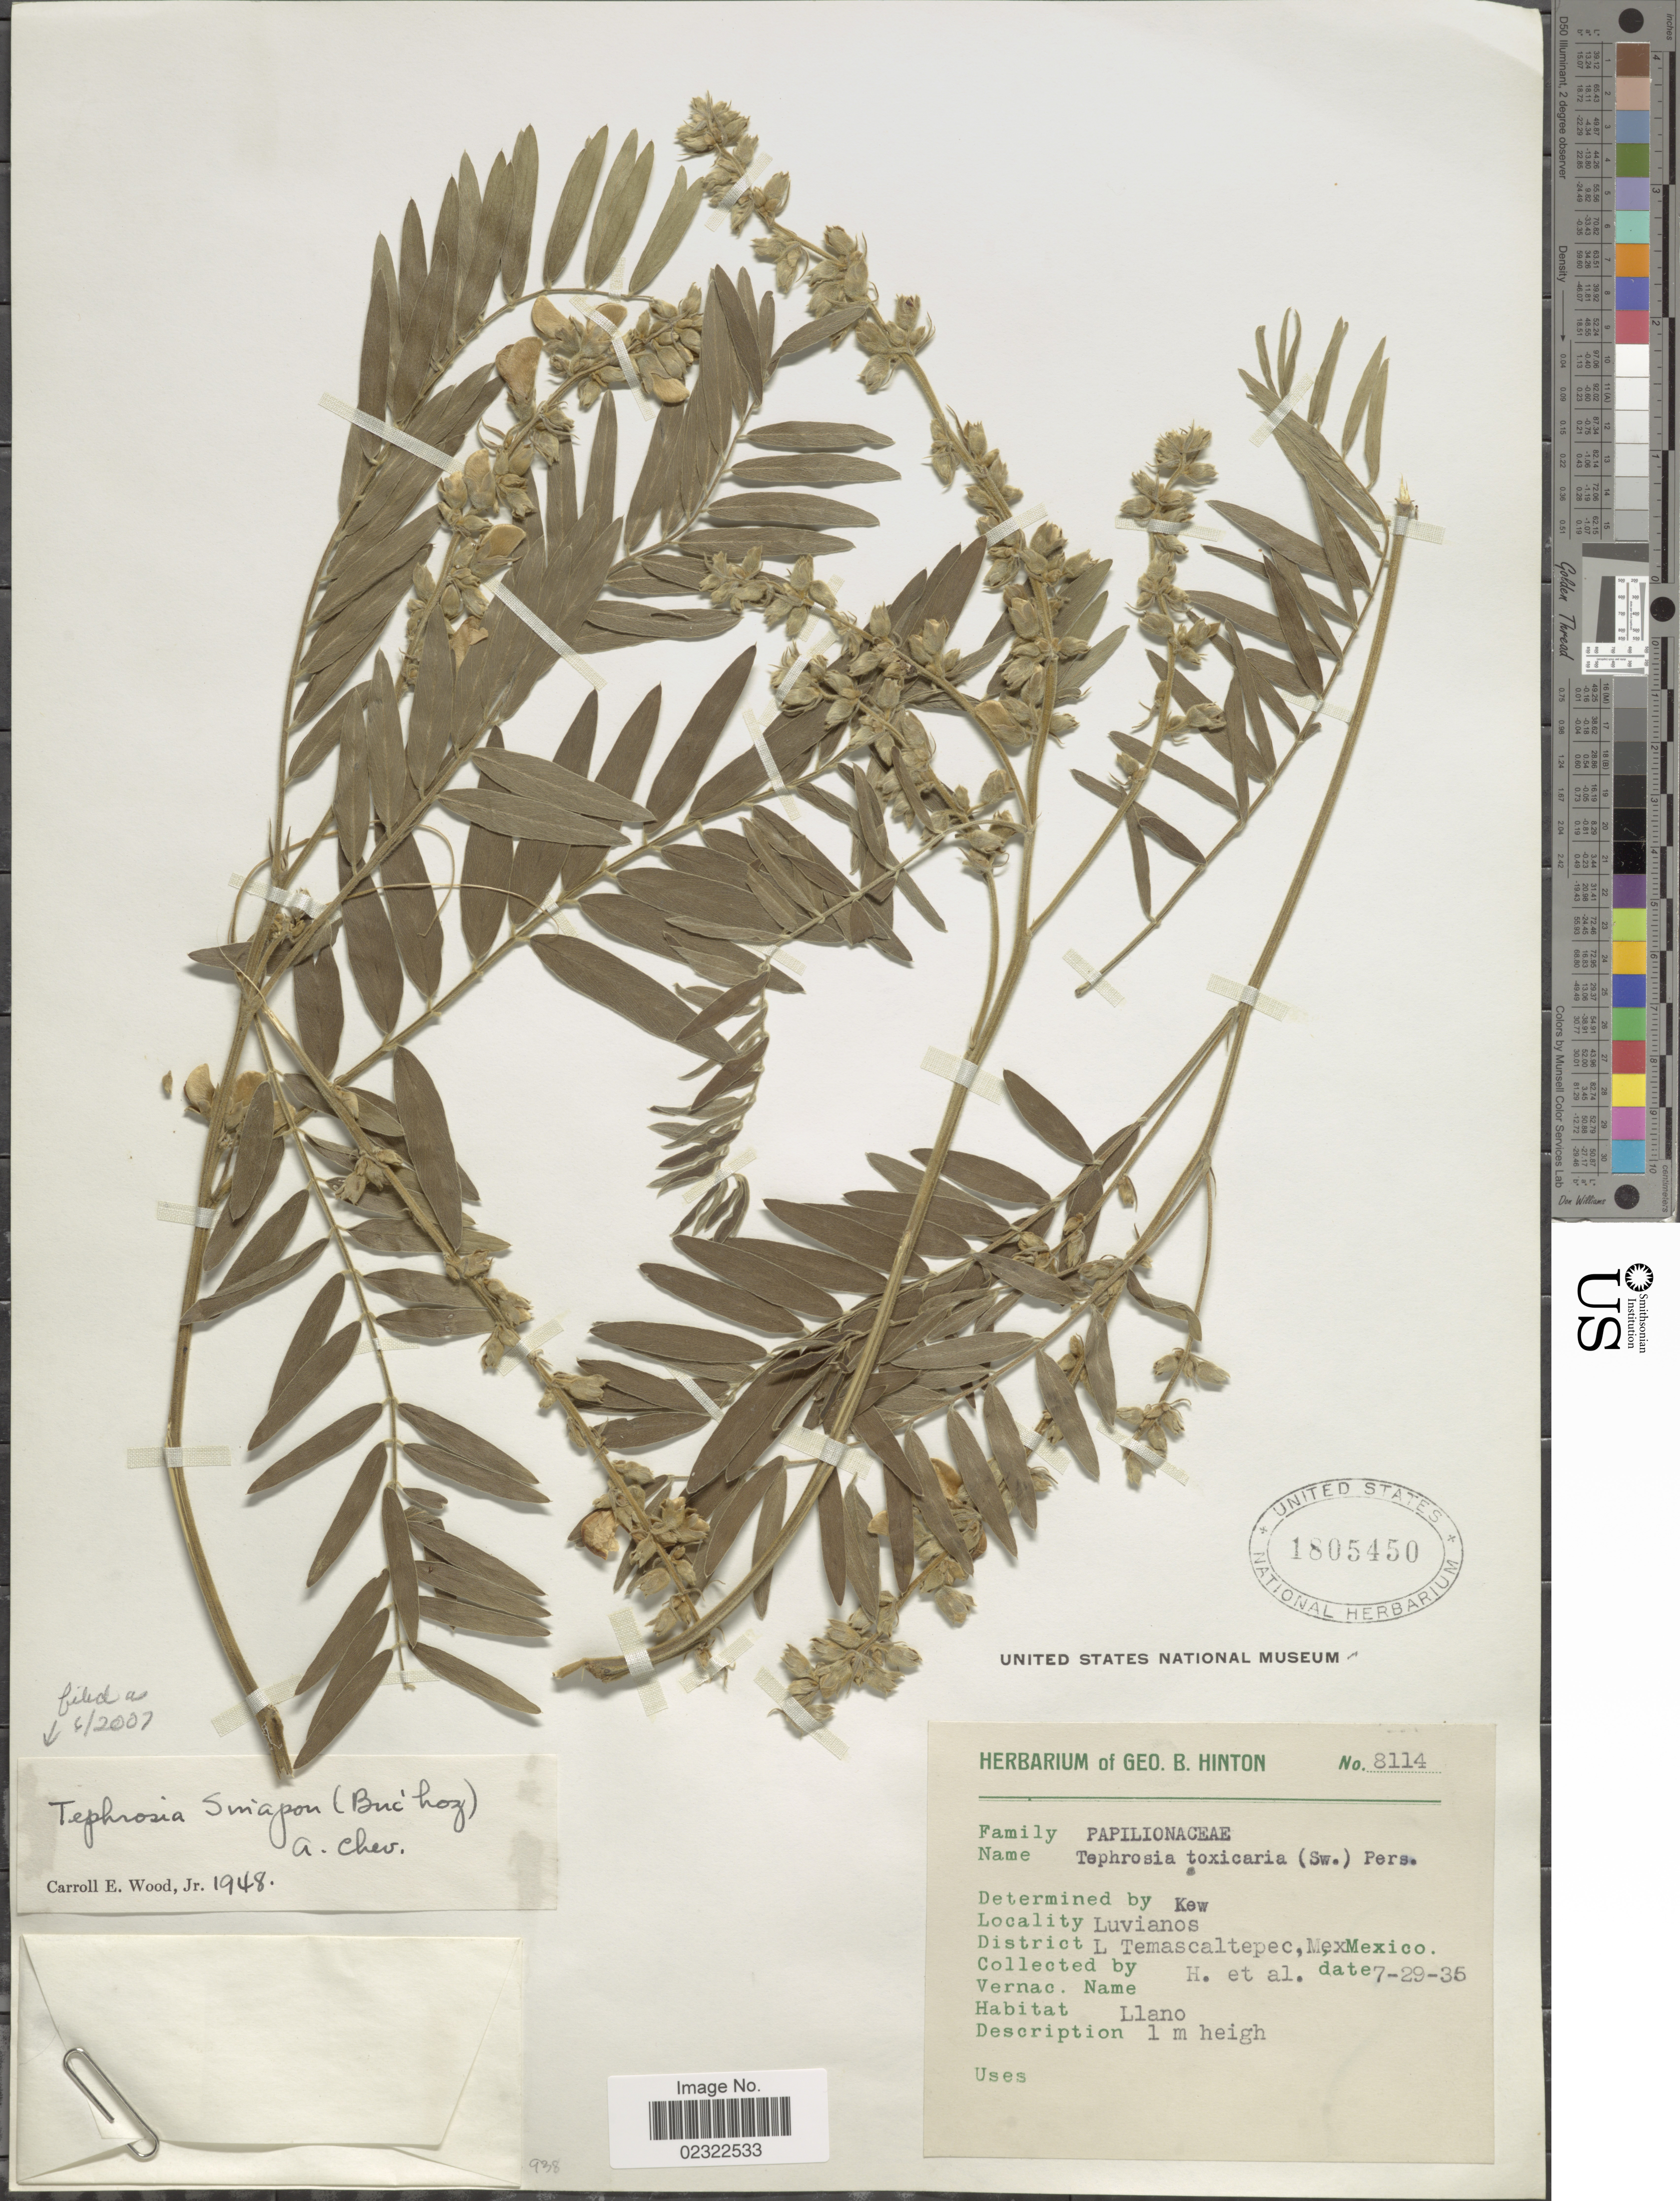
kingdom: Plantae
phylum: Tracheophyta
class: Magnoliopsida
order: Fabales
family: Fabaceae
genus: Tephrosia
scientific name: Tephrosia sinapou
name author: (Buc'hoz) A. Chev.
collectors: G. B. Hinton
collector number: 8114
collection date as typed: Transcribed d/m/y: 29/7/35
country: Mexico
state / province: México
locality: Luvianos, L. Temascaltepec, Mex. Mexico.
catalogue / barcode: US 1805450